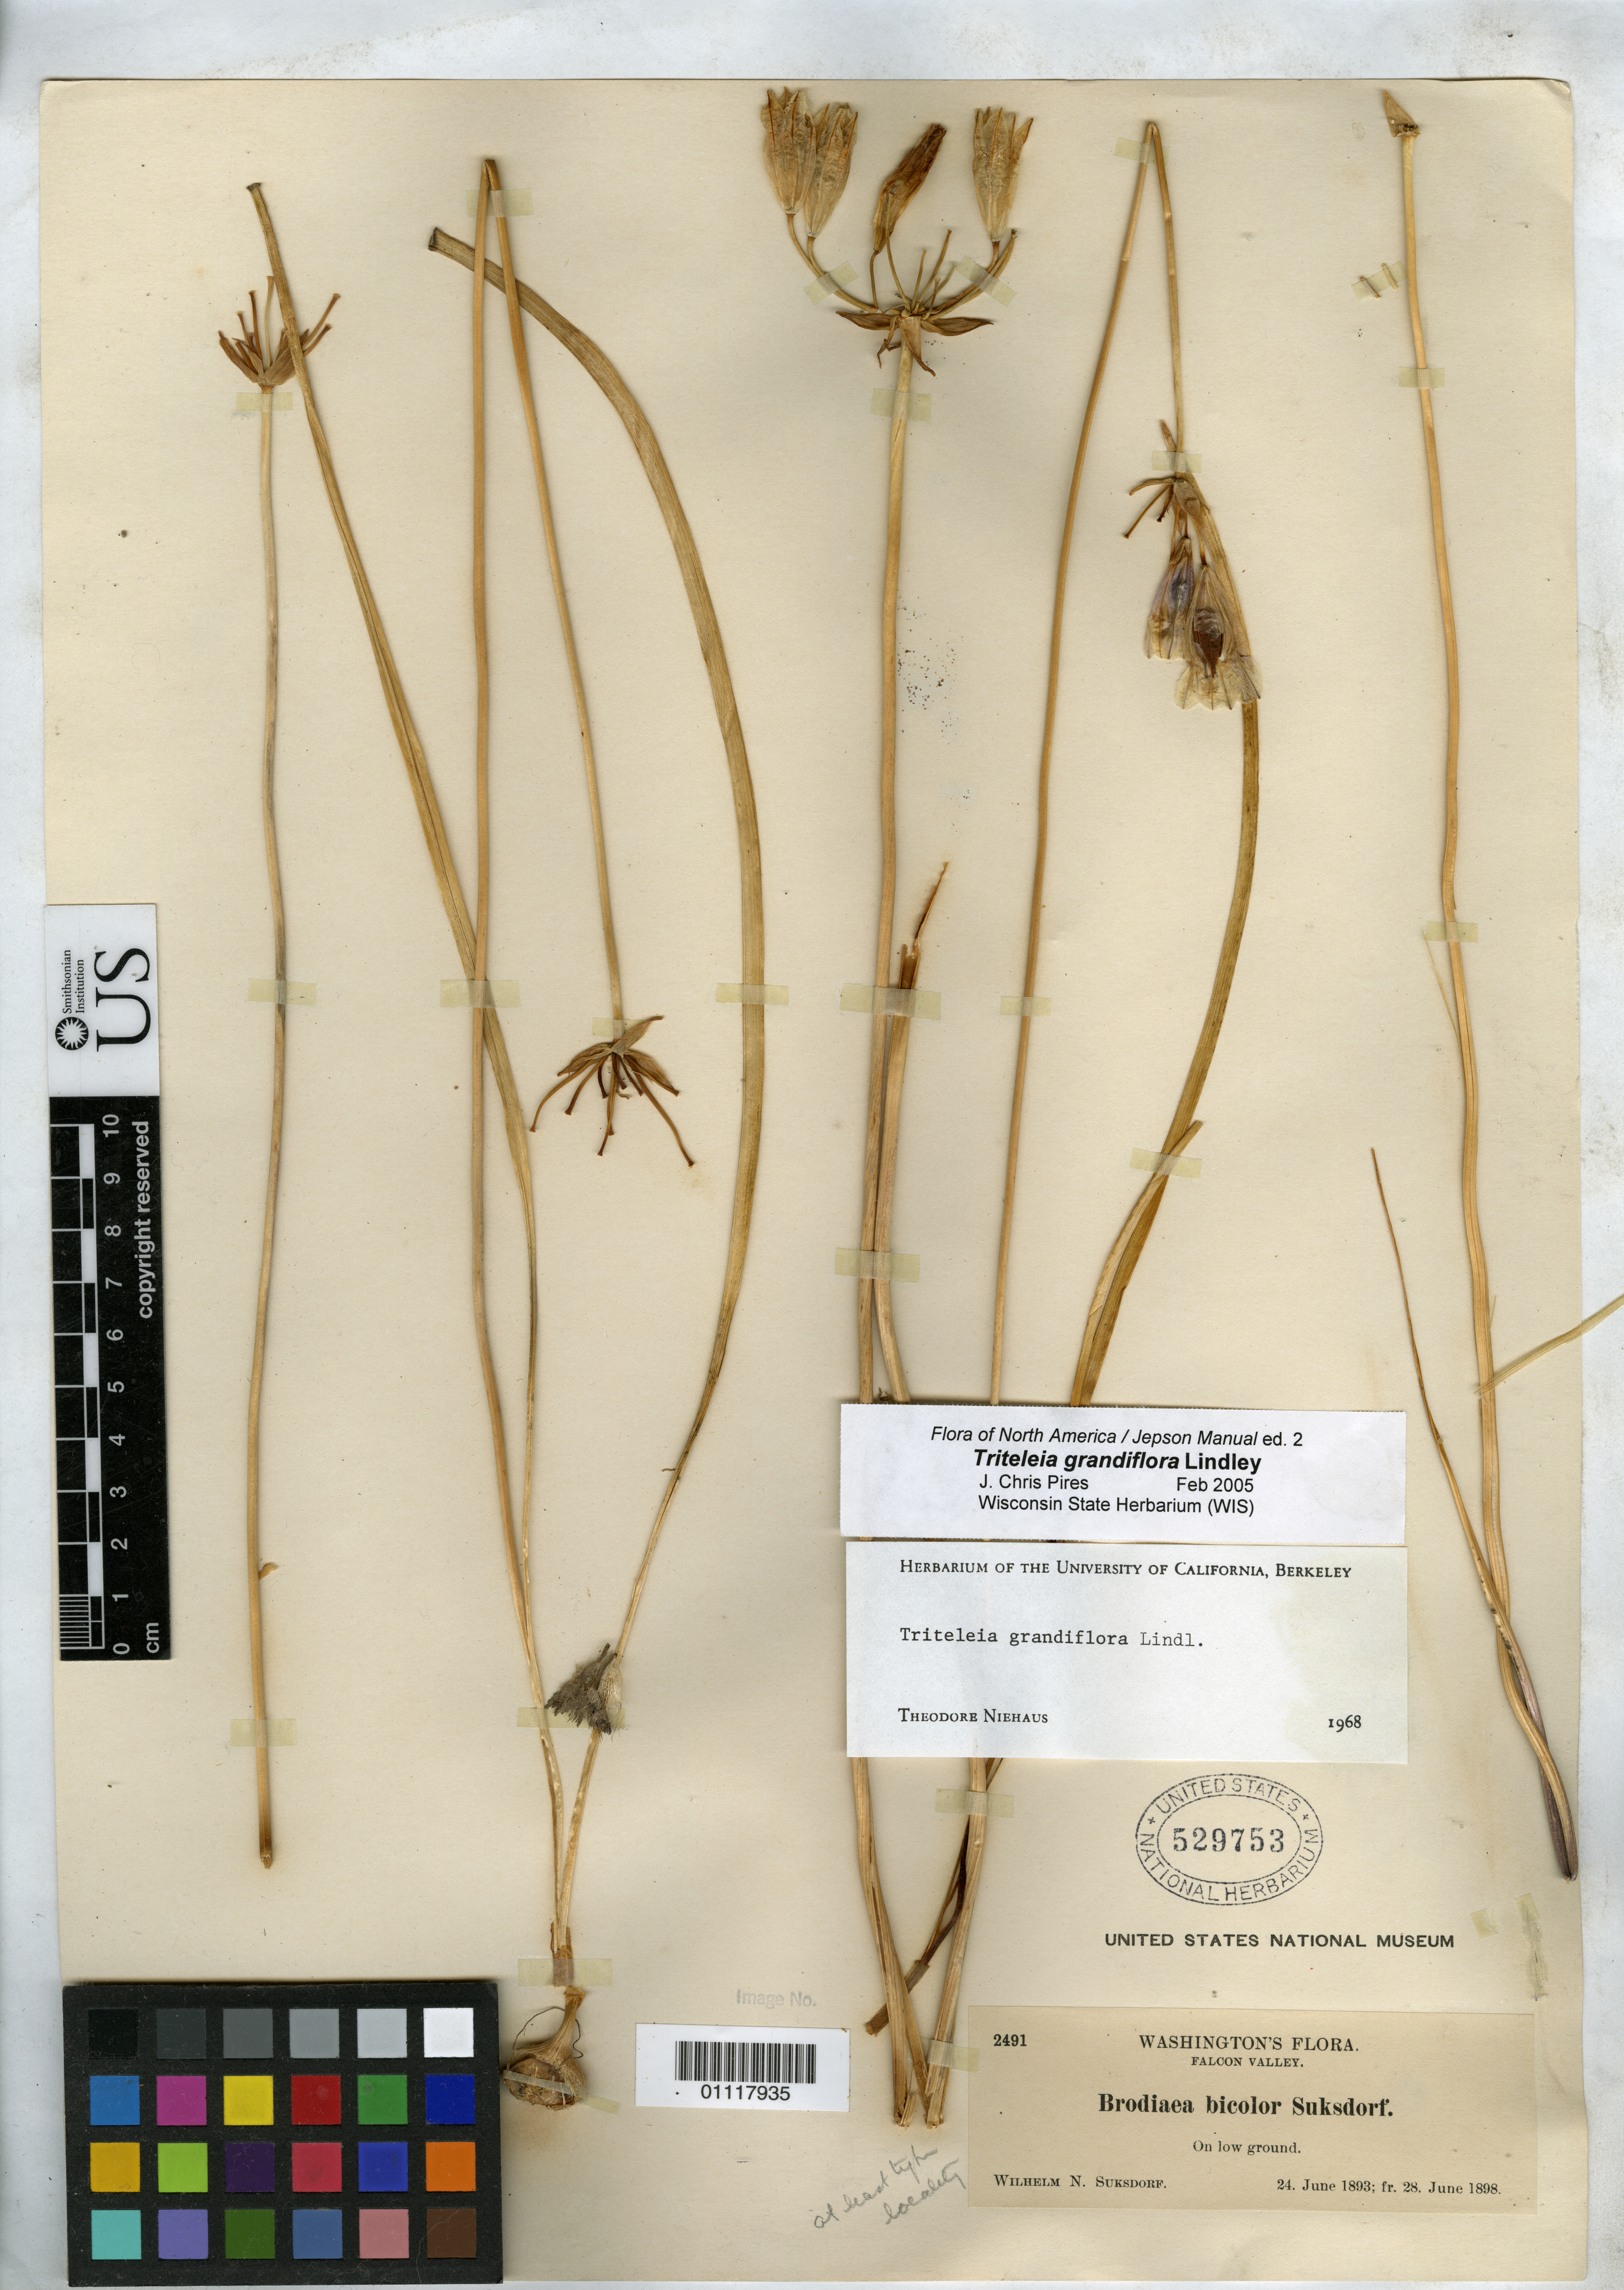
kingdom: Plantae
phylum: Tracheophyta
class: Liliopsida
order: Asparagales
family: Asparagaceae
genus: Brodiaea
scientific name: Brodiaea bicolor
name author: Suksd.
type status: Syntype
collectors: W. N. Suksdorf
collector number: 2491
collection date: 1893-06-24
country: United States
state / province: Washington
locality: Falcon Valley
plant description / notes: Protologue (mis?) cites collection as Suksdorf 249 (2491 on this specimen).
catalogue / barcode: US 529753